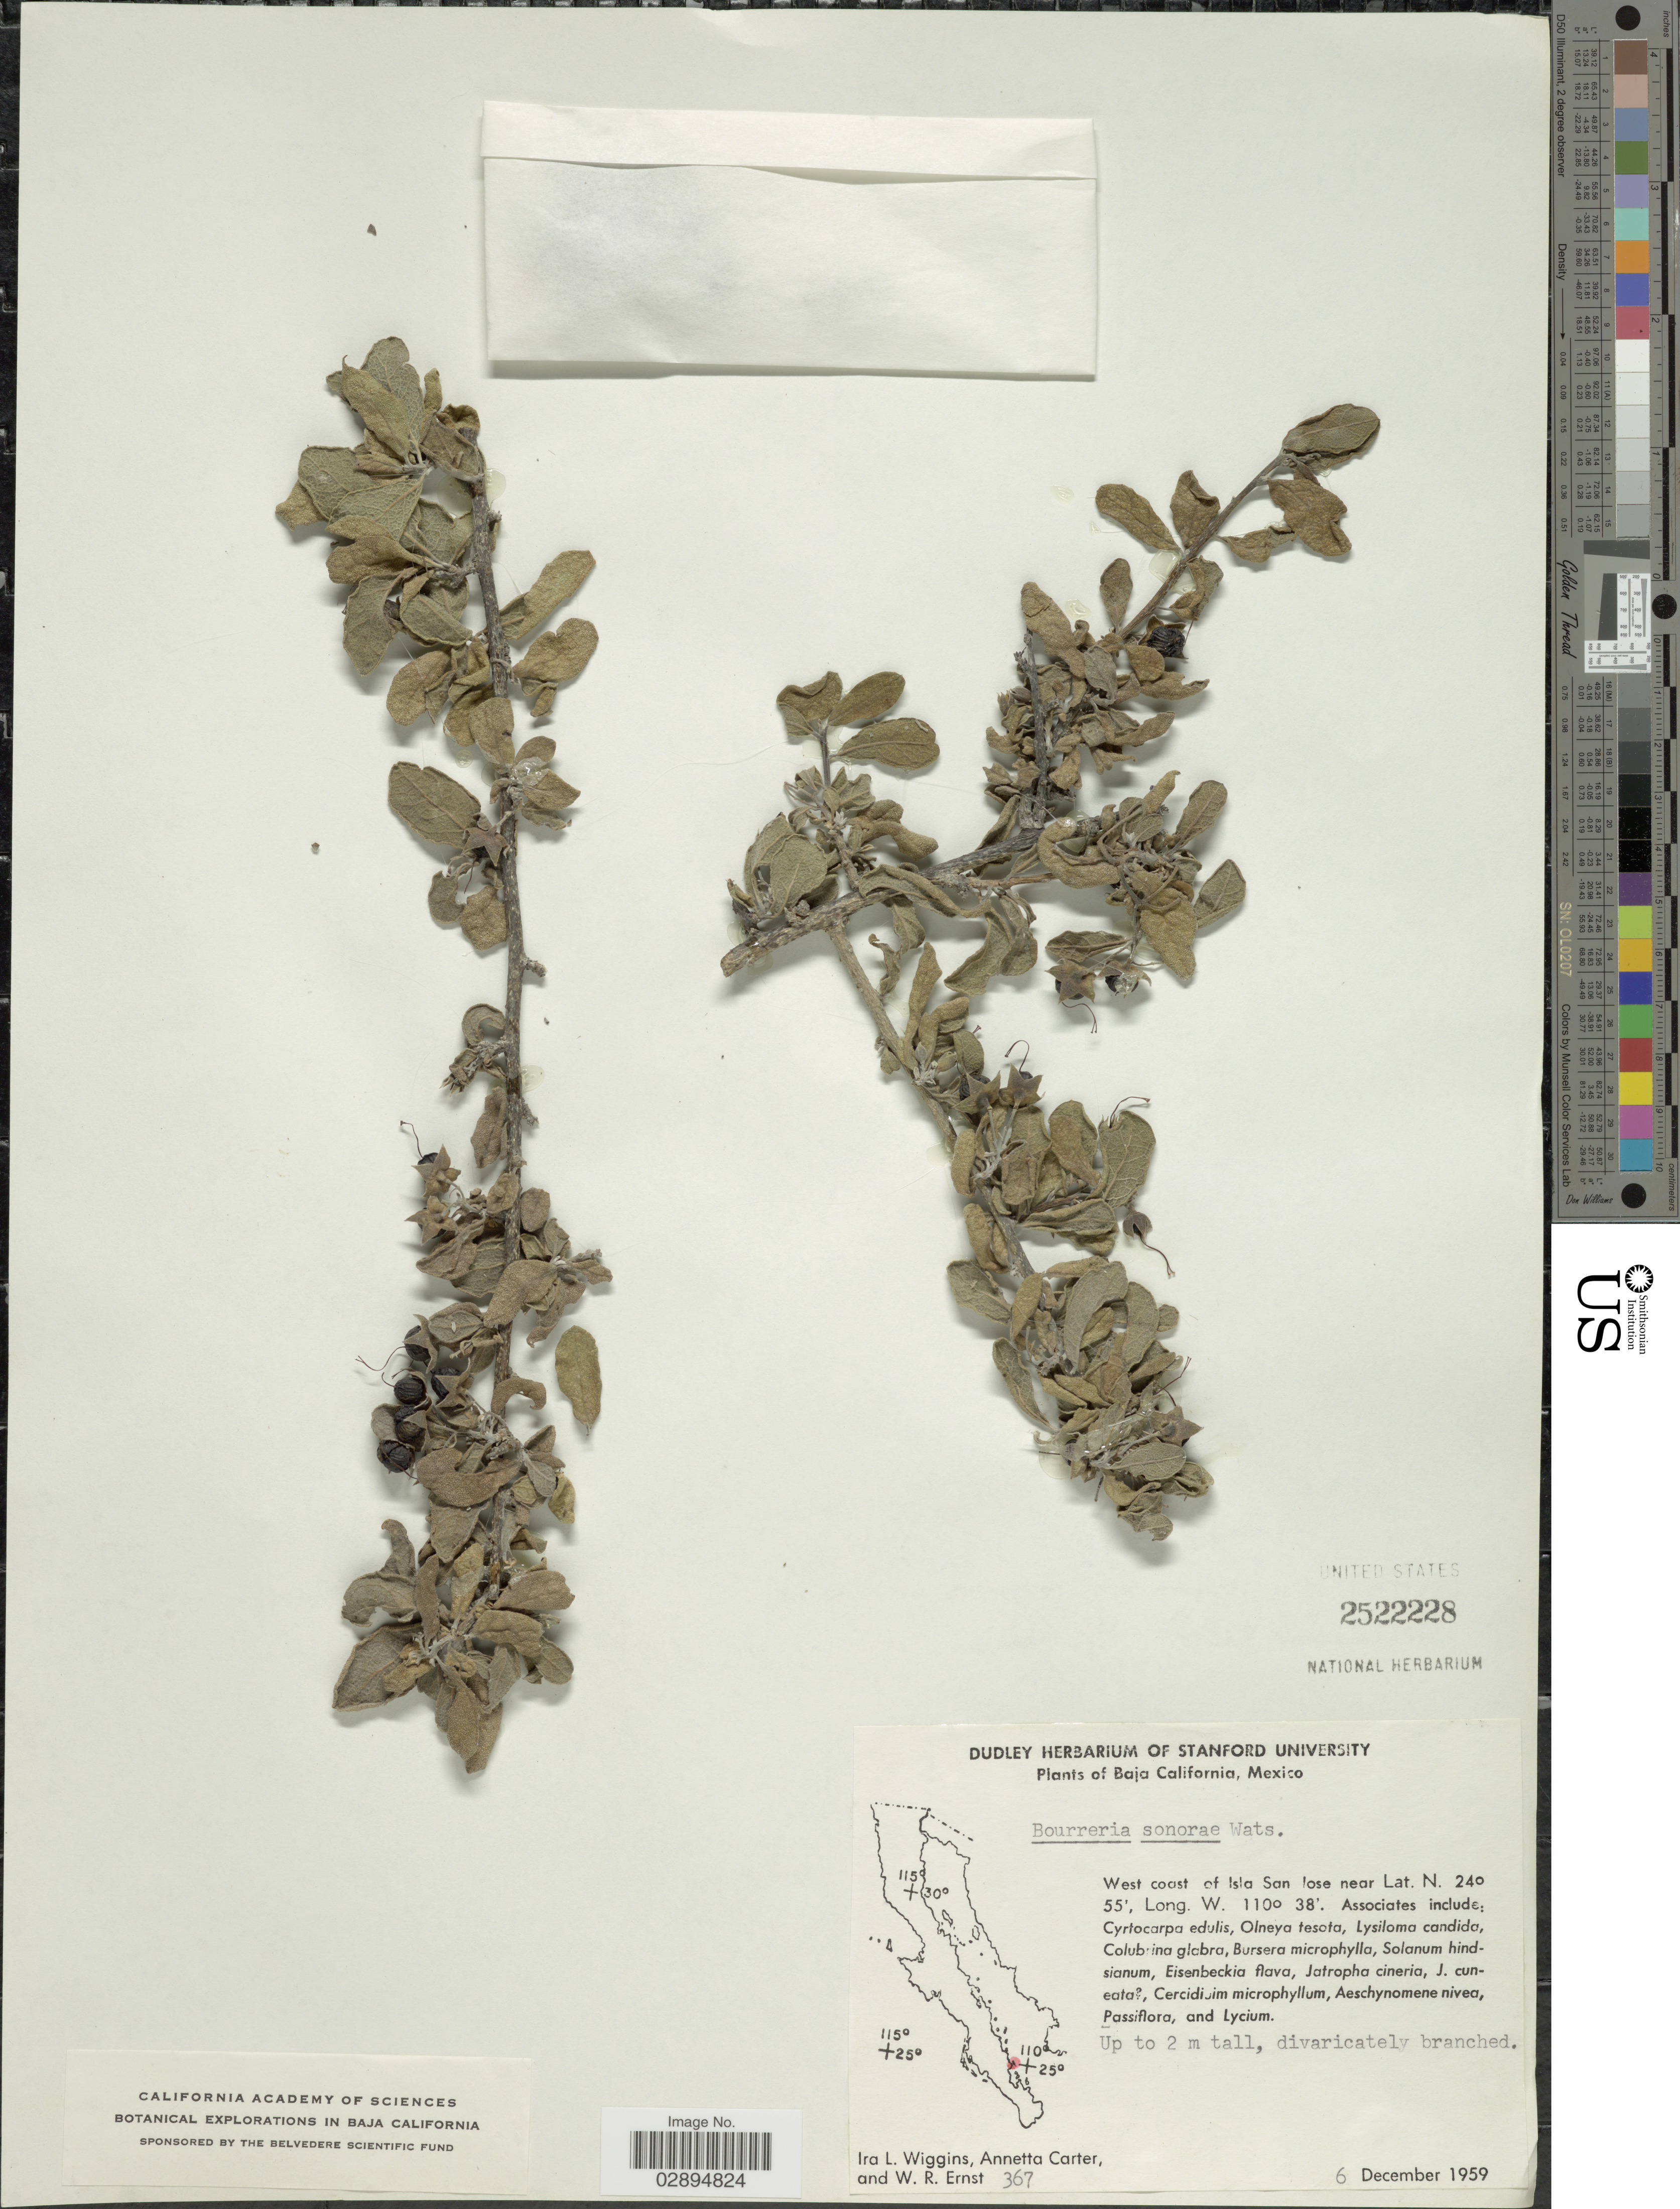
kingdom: Plantae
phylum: Tracheophyta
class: Magnoliopsida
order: Boraginales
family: Ehretiaceae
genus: Bourreria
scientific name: Bourreria sonorae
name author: S. Watson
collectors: I. L. Wiggins, A. Carter & W. R. Ernst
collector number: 367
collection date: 1959-12-06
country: Mexico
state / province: Baja California Sur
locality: Baja California. West coast of Isla San Jose.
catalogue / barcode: US 2522228